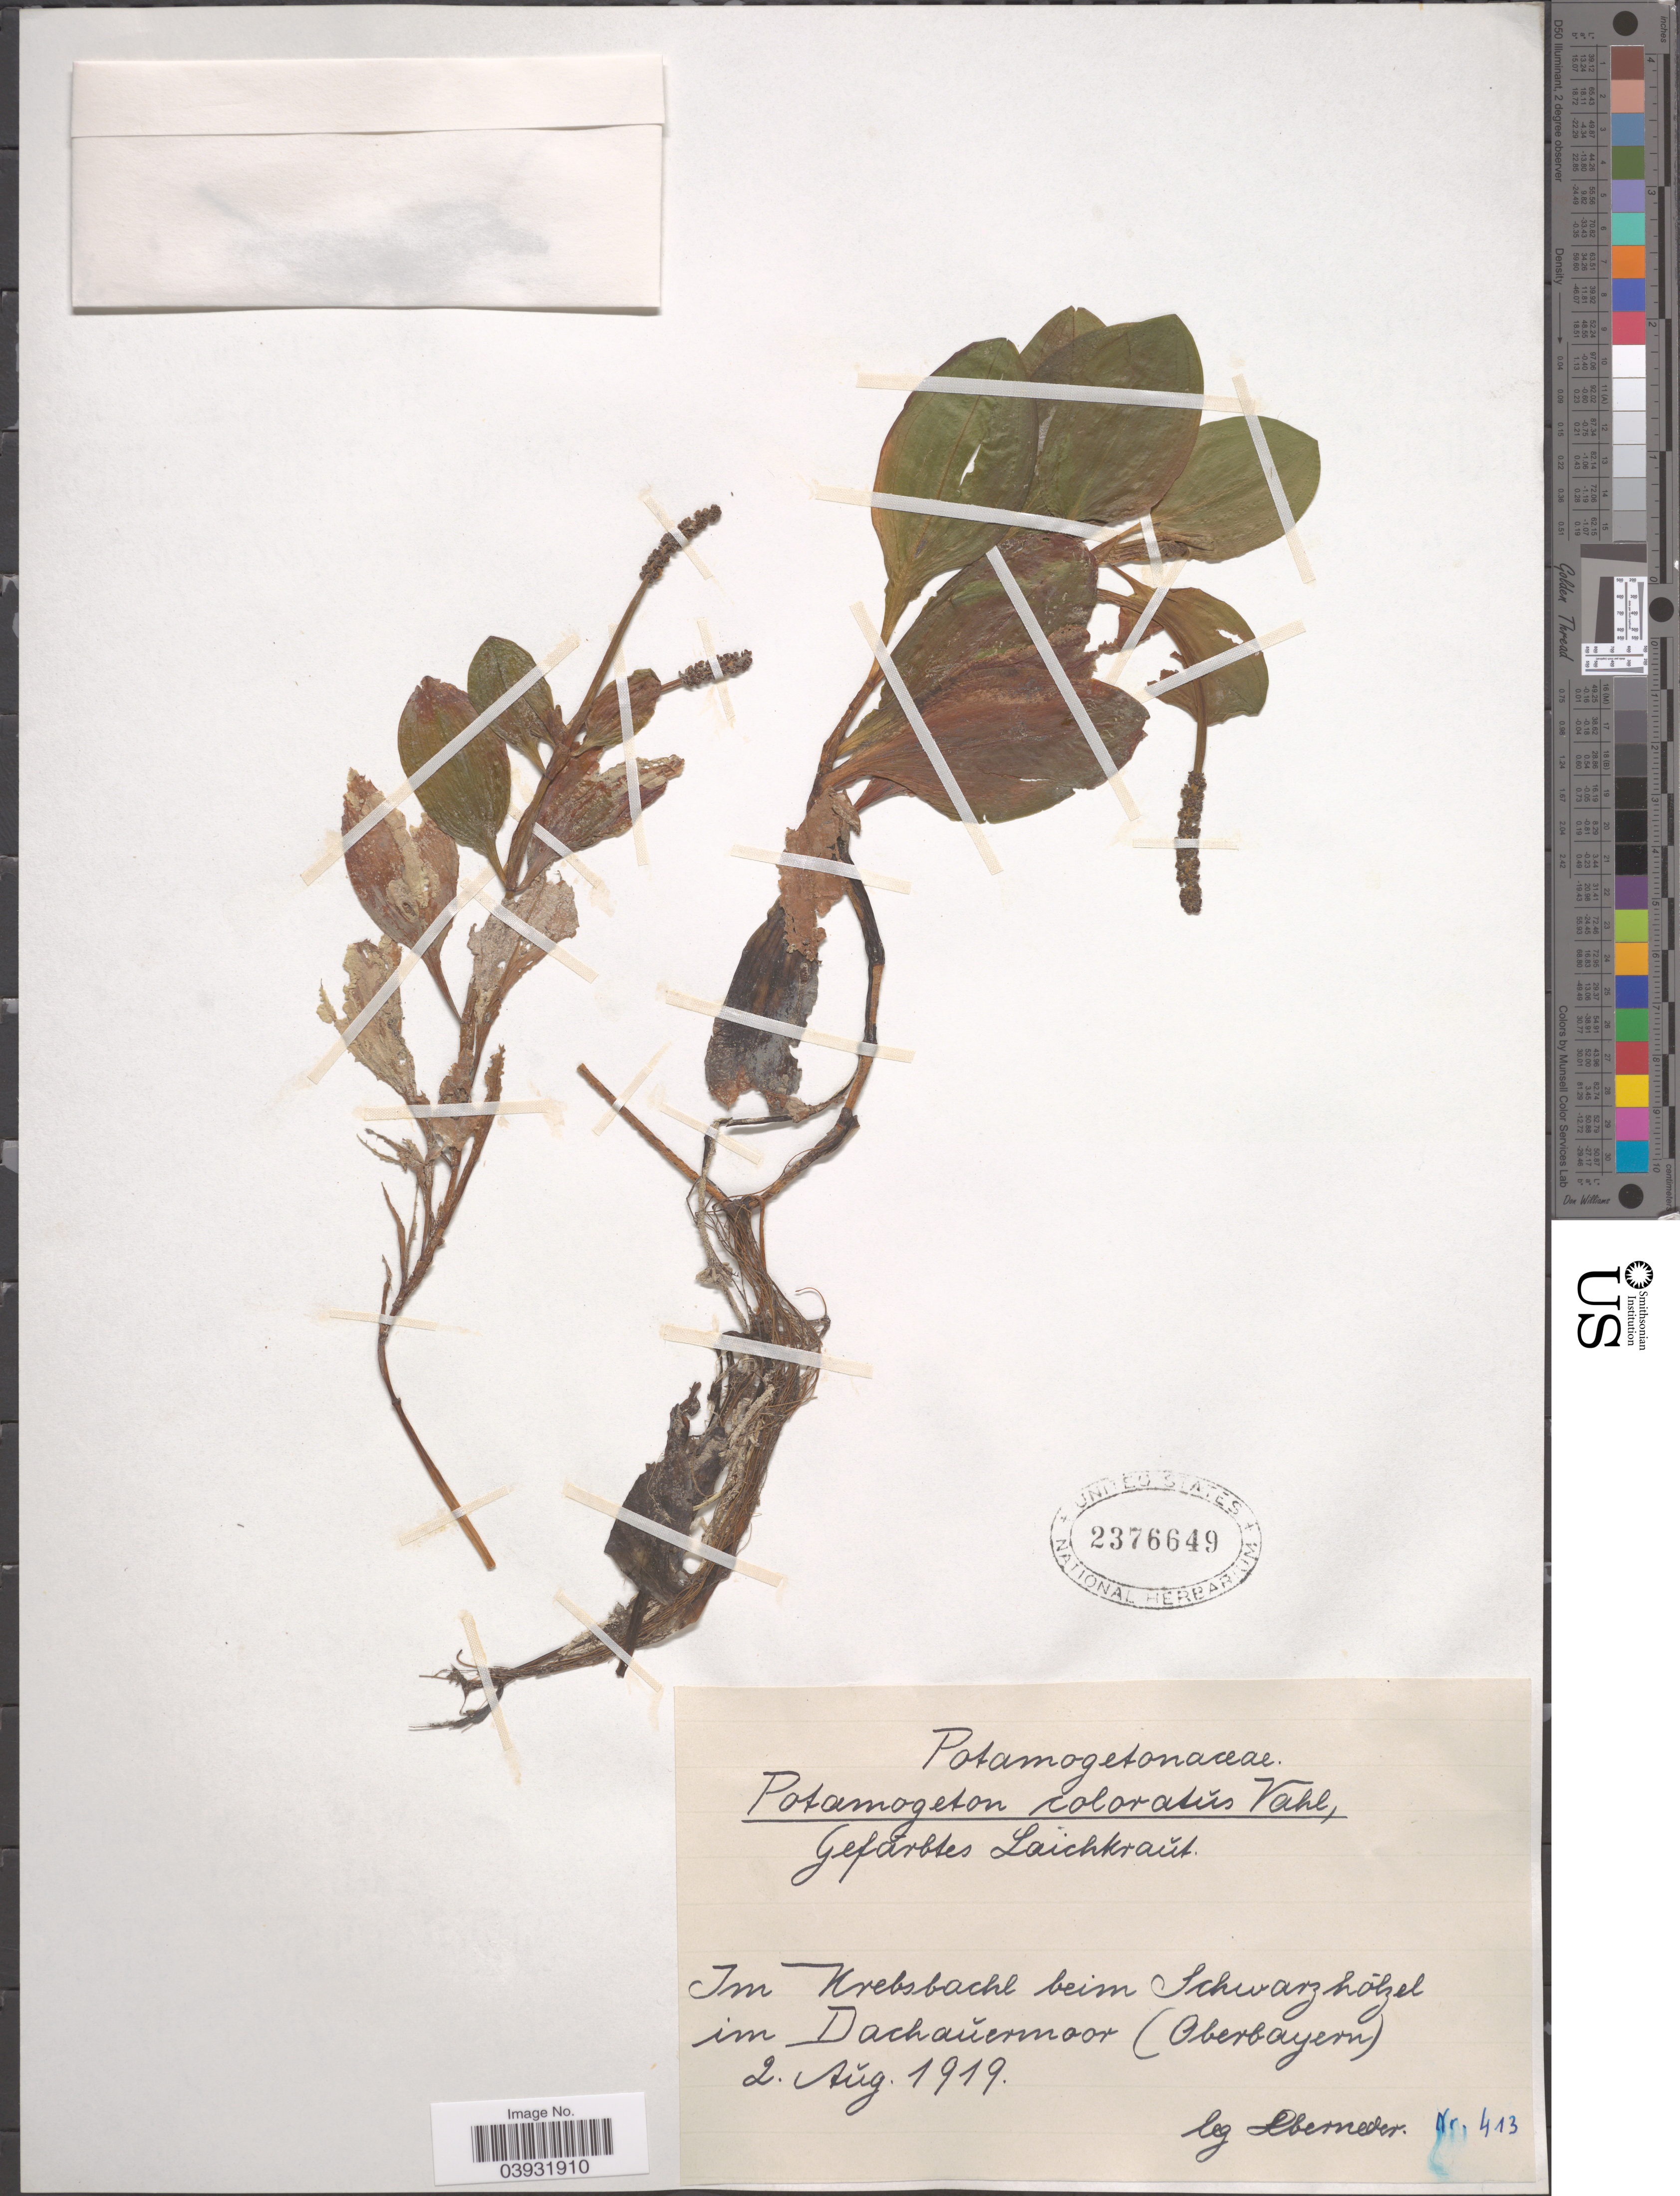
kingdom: Plantae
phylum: Tracheophyta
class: Liliopsida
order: Alismatales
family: Potamogetonaceae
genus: Potamogeton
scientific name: Potamogeton coloratus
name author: Hagstr.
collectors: -- Aberneder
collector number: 413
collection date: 1919-08-02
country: Germany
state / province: Bayern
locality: Im Krebsbachl beim Schwarzholz im Dachauer Moos (Oberbayern).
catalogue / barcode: US 2376649